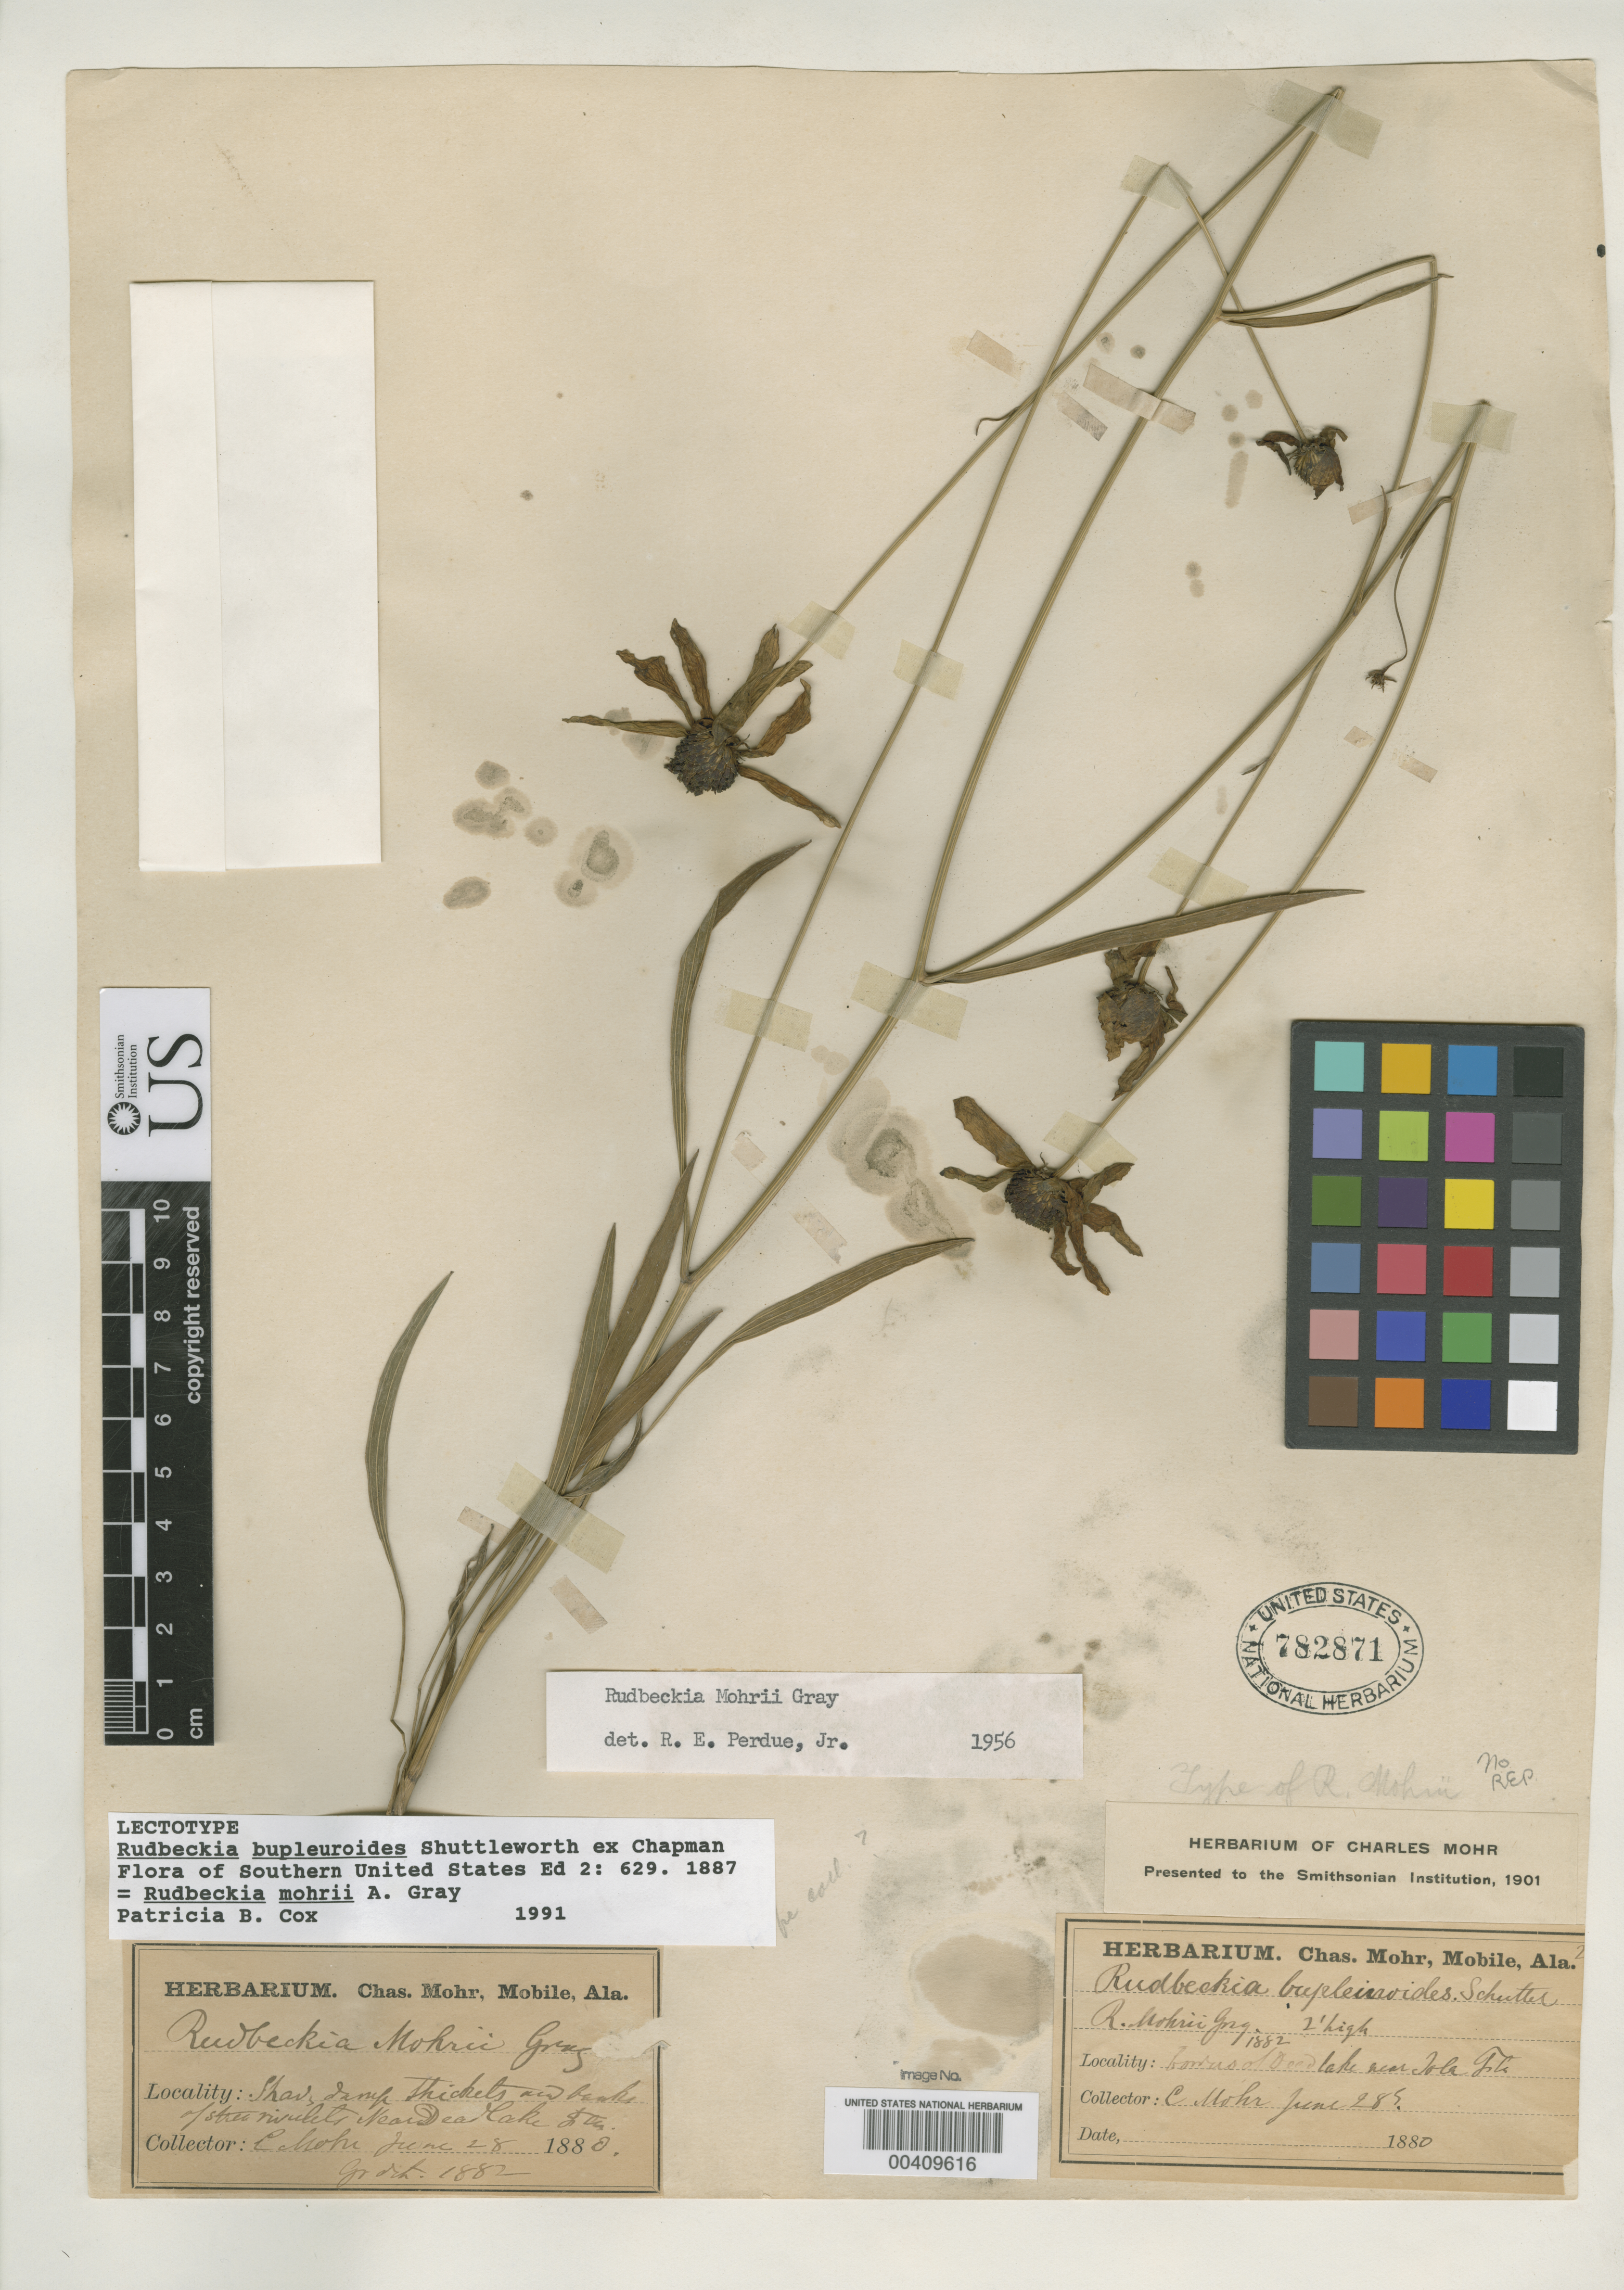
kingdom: Plantae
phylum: Tracheophyta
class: Magnoliopsida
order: Asterales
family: Asteraceae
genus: Rudbeckia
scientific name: Rudbeckia bupleuroides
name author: Shuttlew. ex Chapm.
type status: Lectotype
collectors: C. T. Mohr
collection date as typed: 28 Jun 1880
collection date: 1880-06-28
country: United States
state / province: Florida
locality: Banks of Deed Lake near Iola.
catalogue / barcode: US 782871